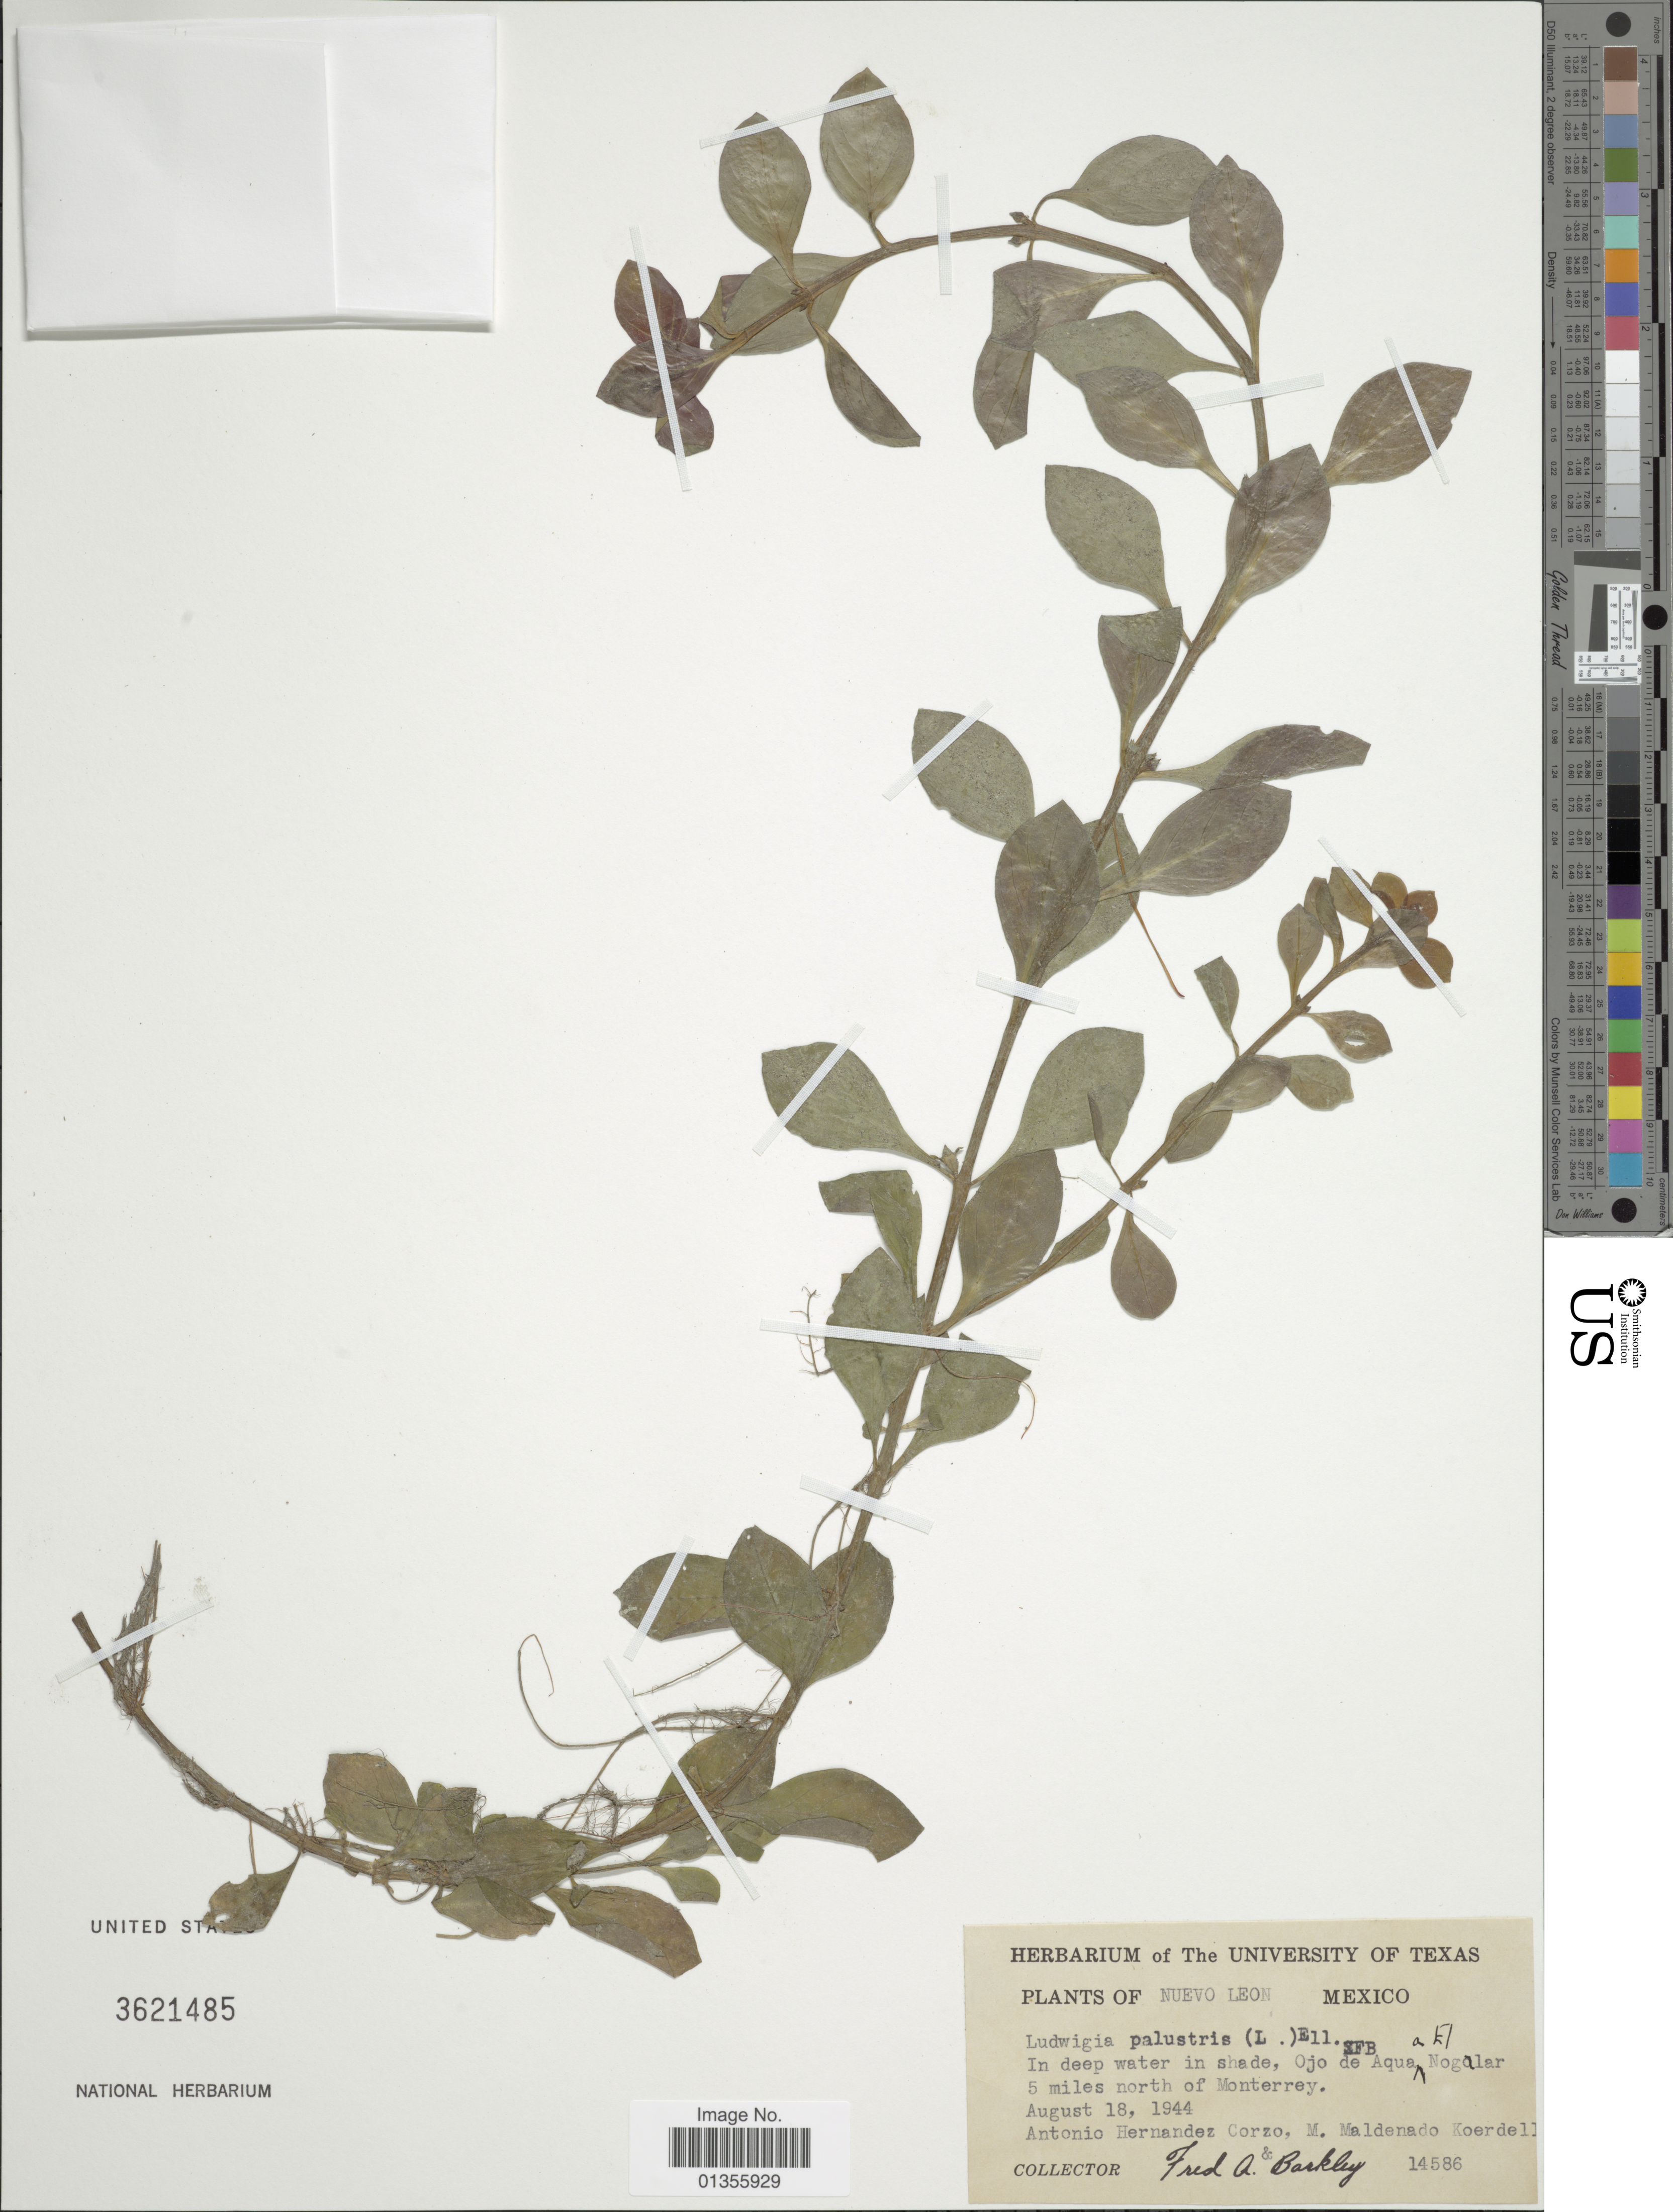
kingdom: Plantae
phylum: Tracheophyta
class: Magnoliopsida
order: Myrtales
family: Onagraceae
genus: Ludwigia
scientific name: Ludwigia palustris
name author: (L.) Elliott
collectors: A. Corzo, M. Koerdell & F. A. Barkley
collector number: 14586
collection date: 1944-08-18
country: Mexico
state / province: Nuevo León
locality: In deep water in shade, Ojo de Aqua a Nogdlar 5 miles nort of Monterrey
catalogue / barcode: US 3621485